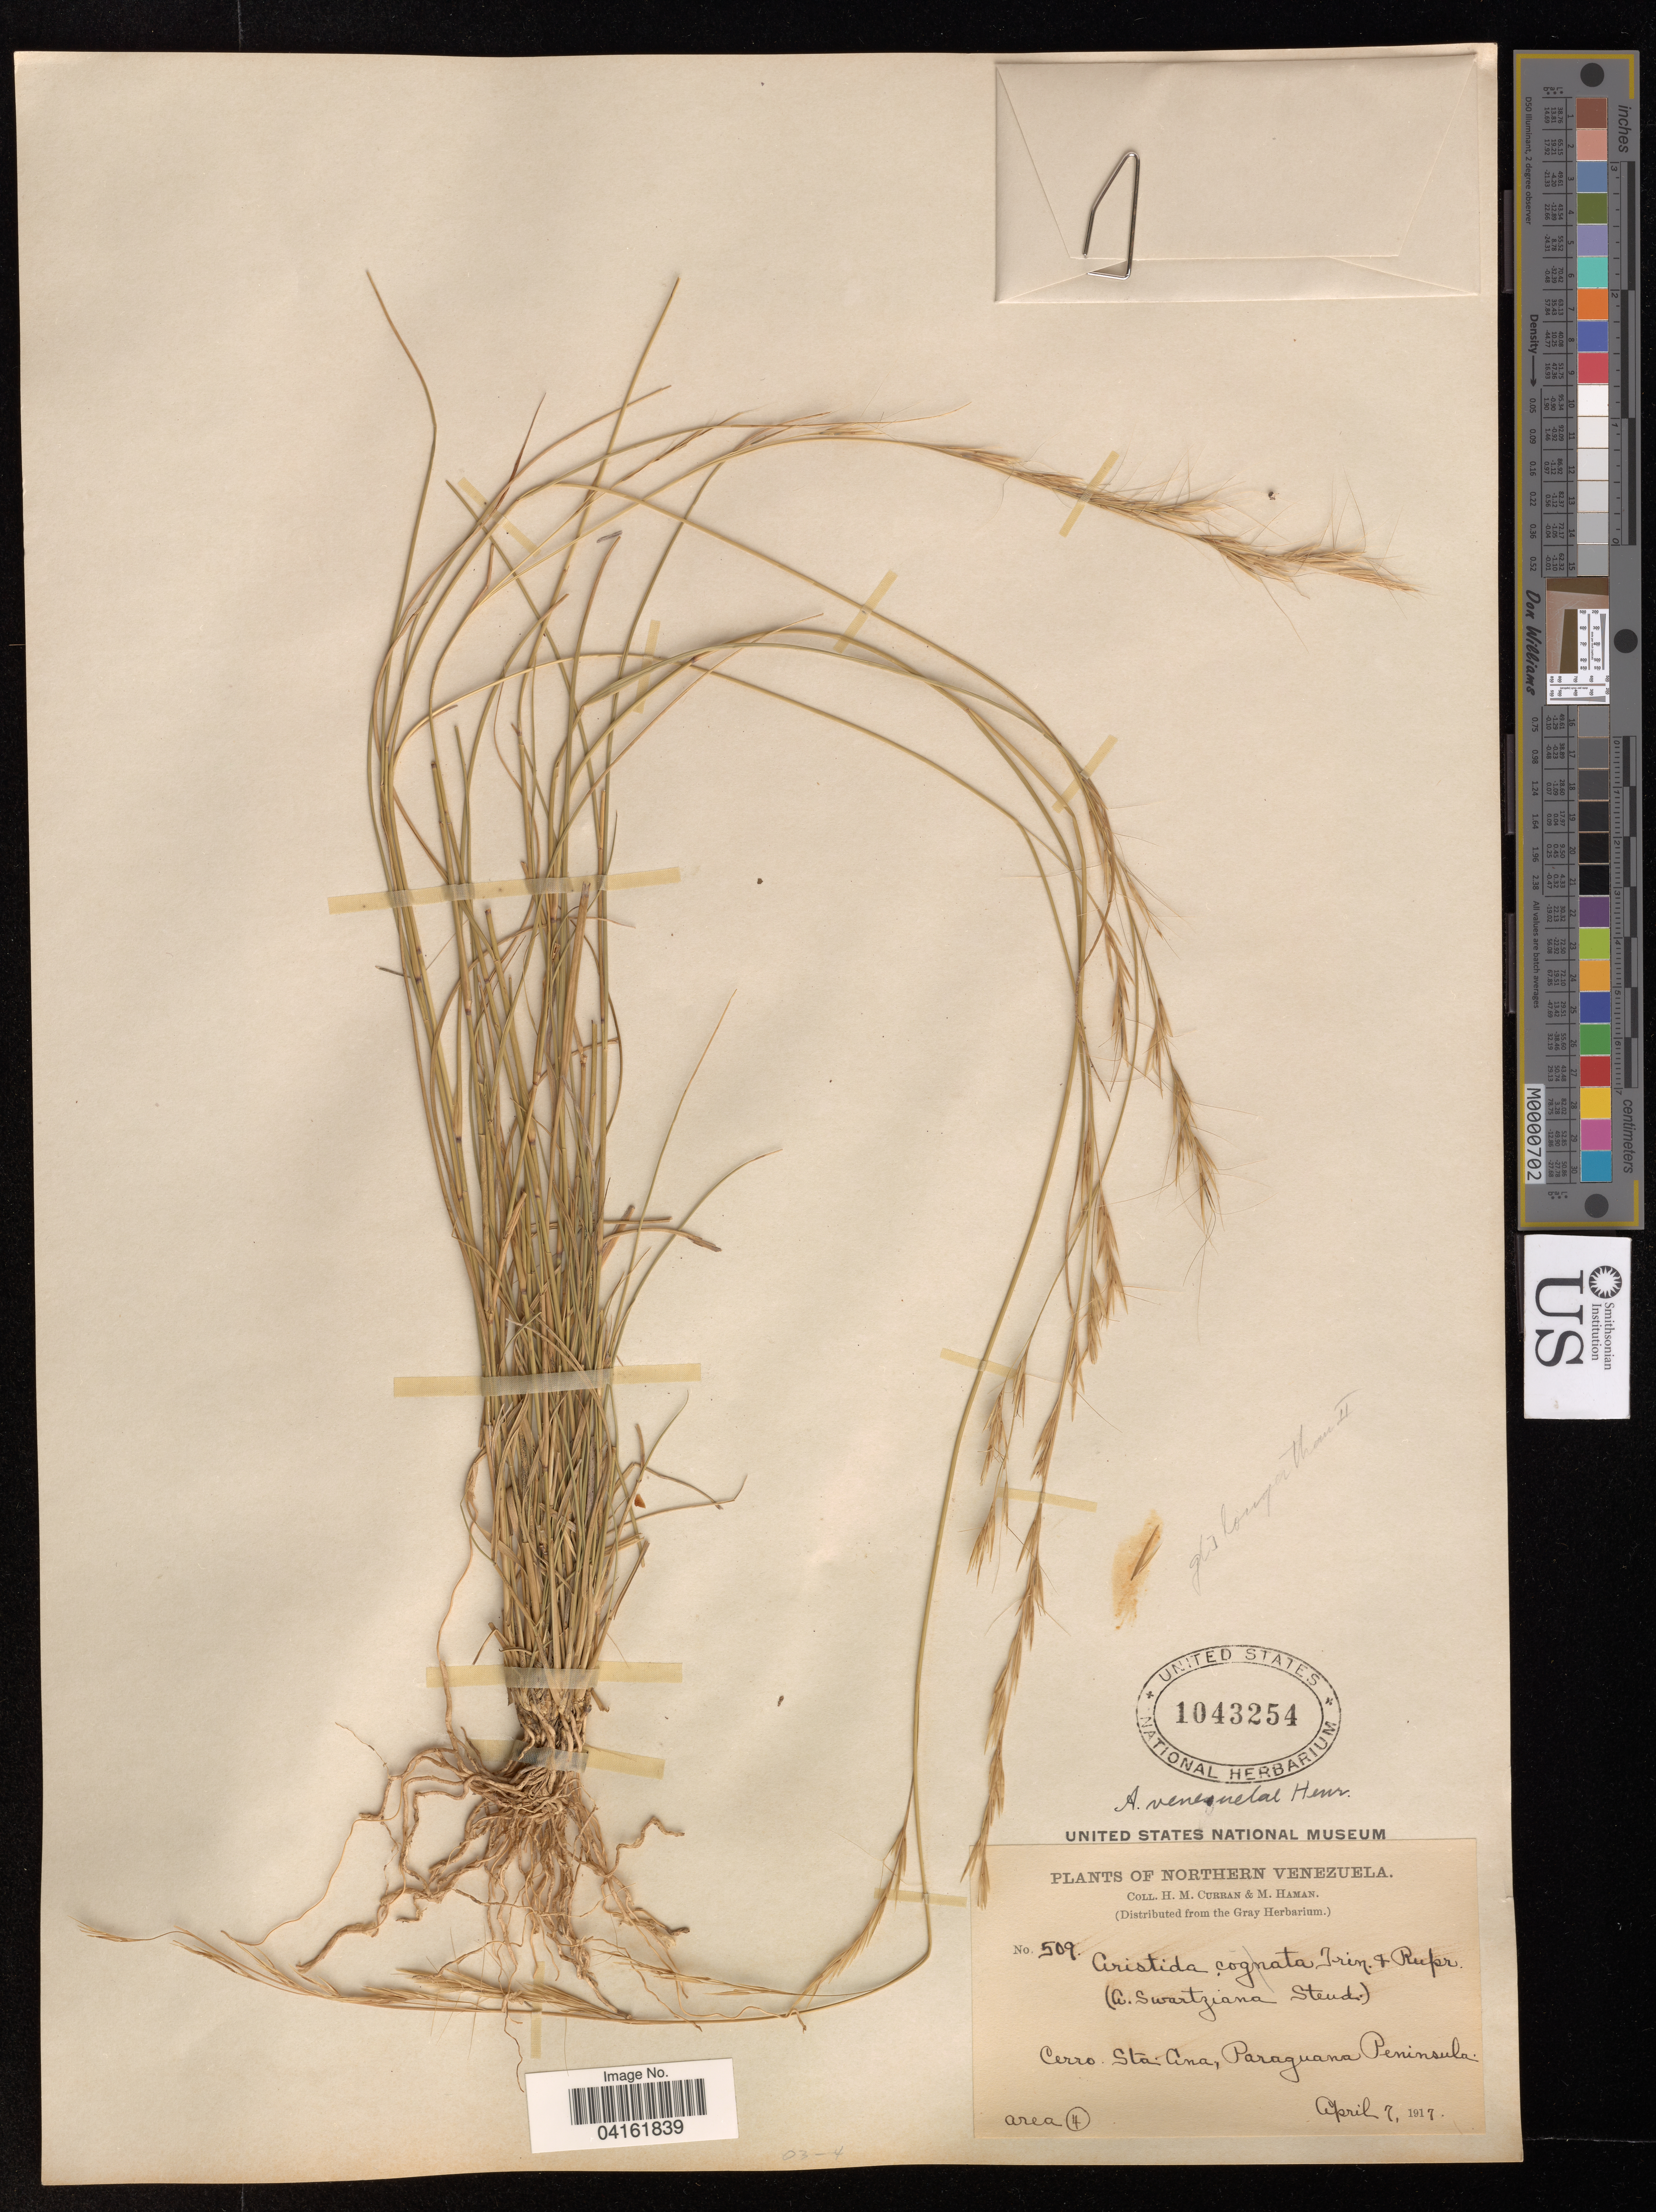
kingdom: Plantae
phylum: Tracheophyta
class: Liliopsida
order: Poales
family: Poaceae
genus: Aristida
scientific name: Aristida venesuelae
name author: Henr.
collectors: H. M. Curran & M. Haman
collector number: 509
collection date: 1917-04-07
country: Venezuela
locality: Northern Venezuela. Cerro. Sta Ana, Paraguana Peninsula. Area 4.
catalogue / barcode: US 1043254